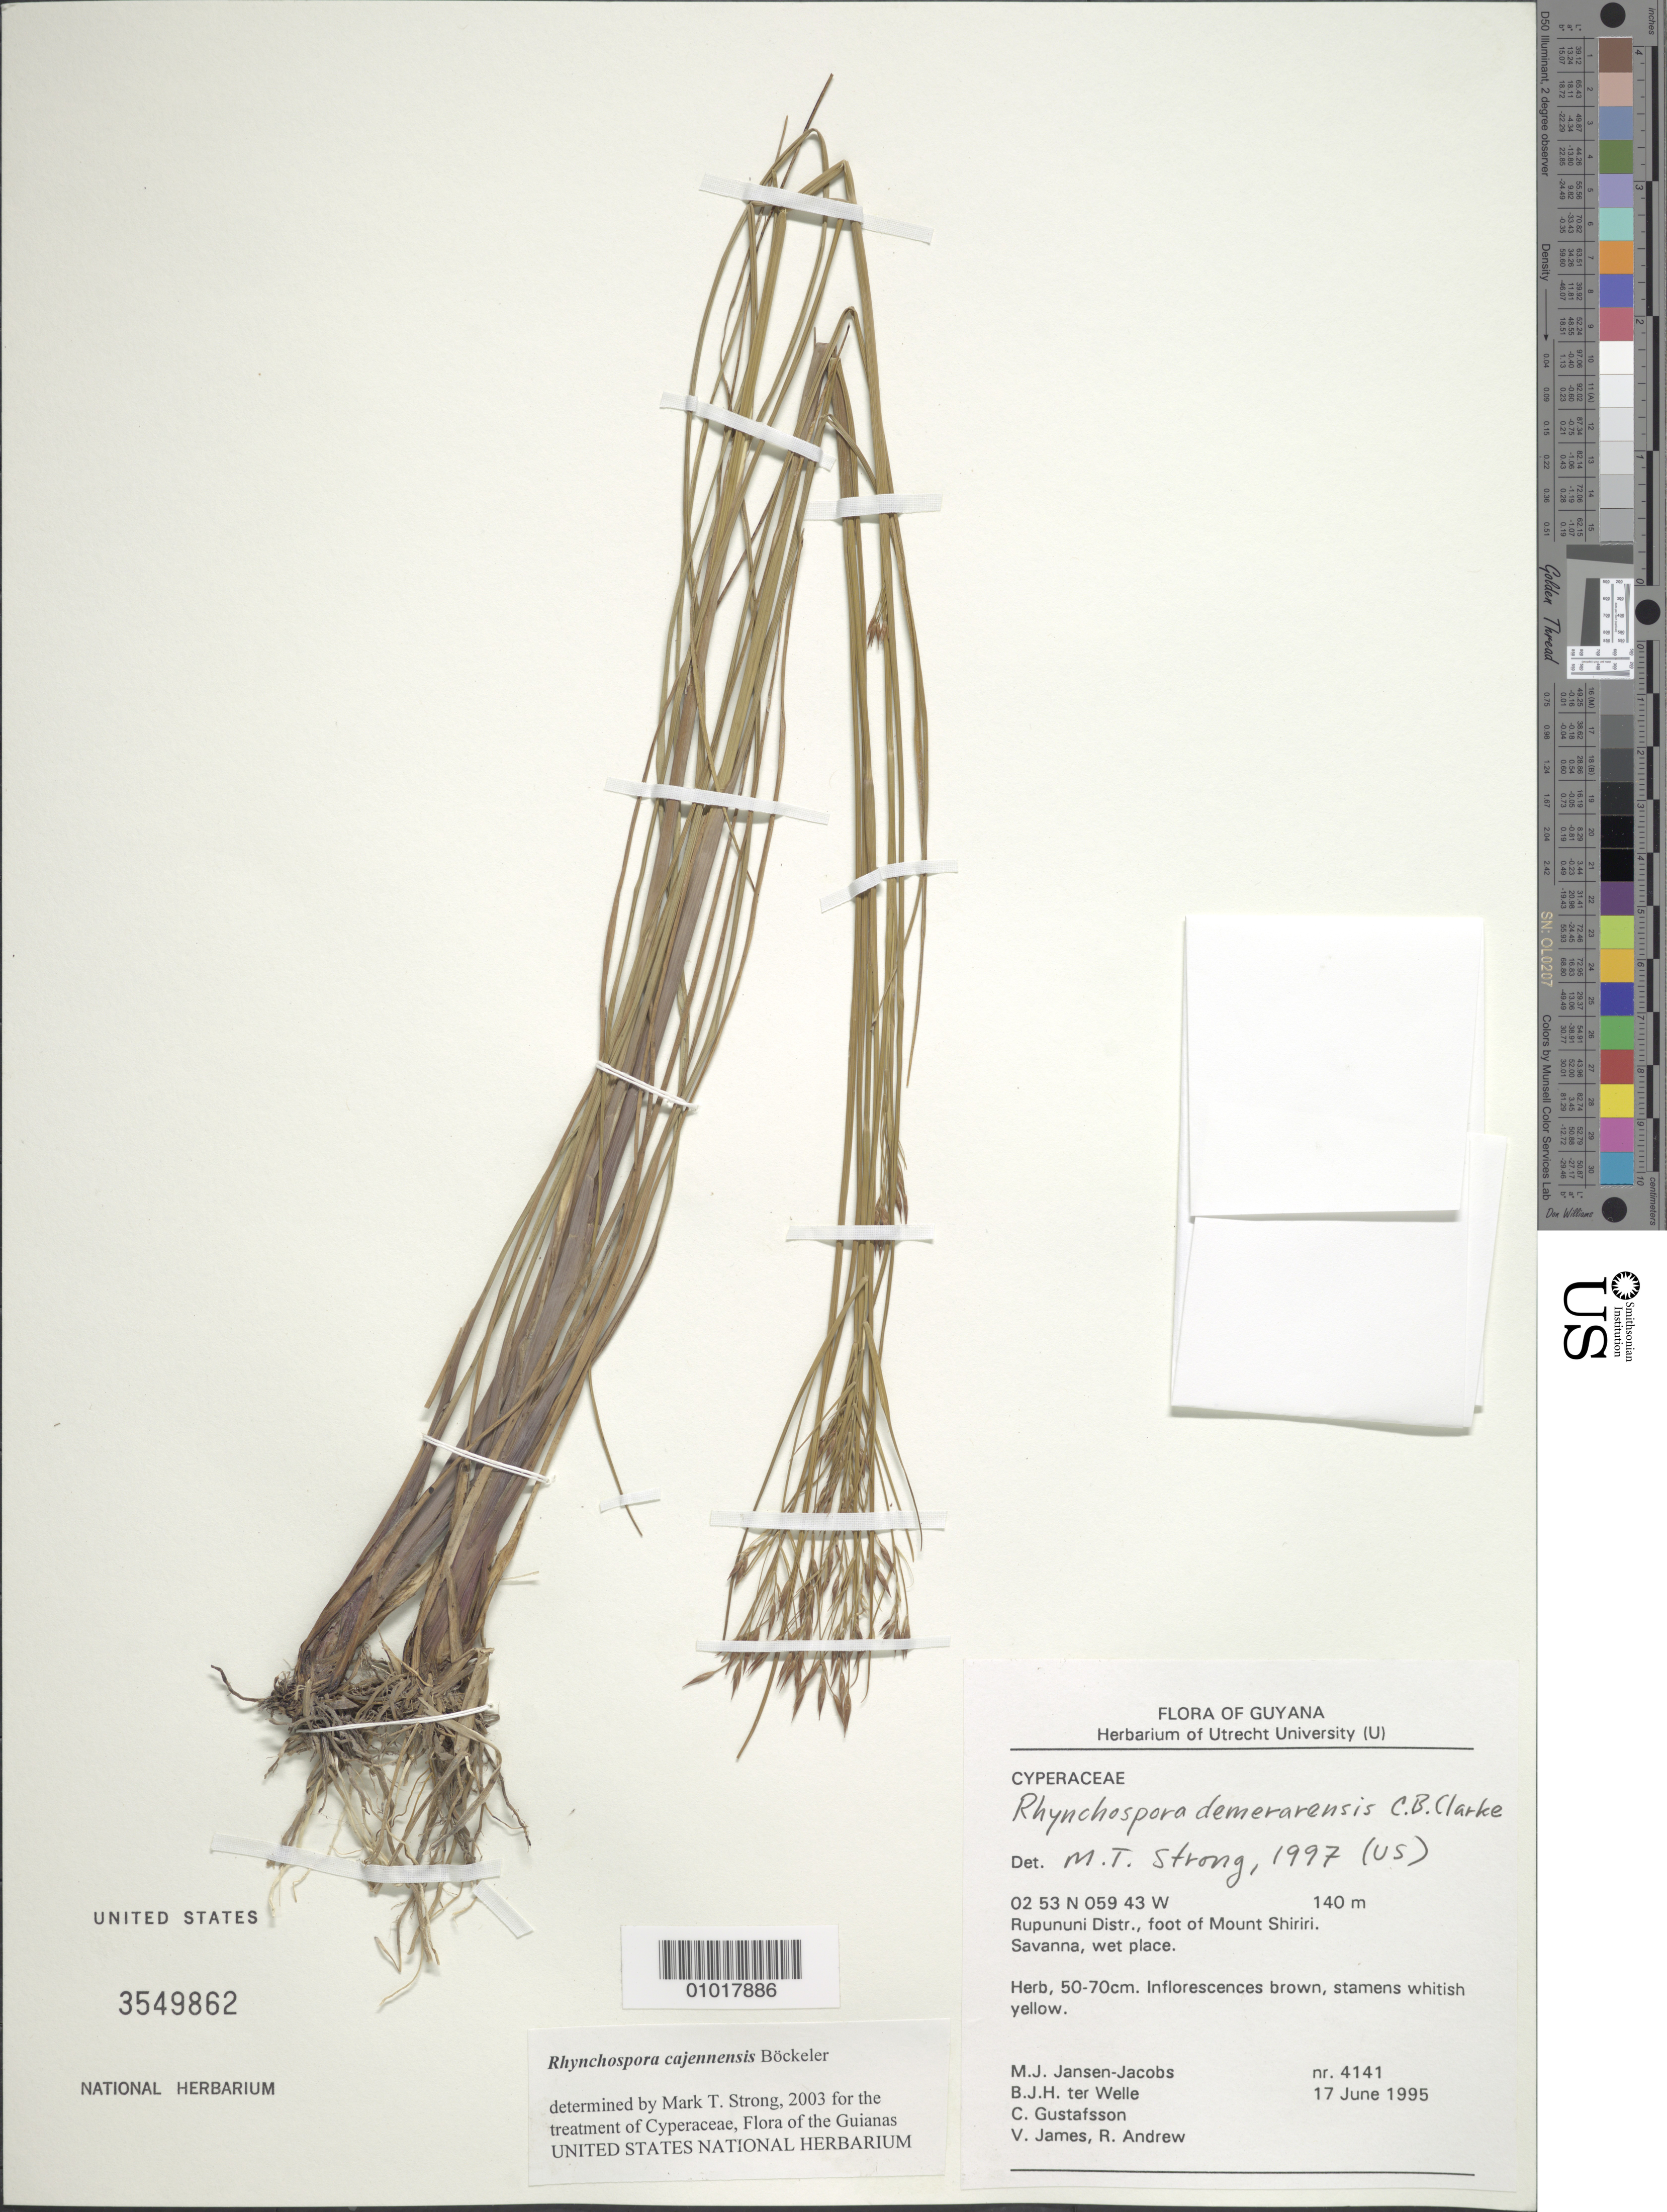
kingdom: Plantae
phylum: Tracheophyta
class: Liliopsida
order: Poales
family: Cyperaceae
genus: Rhynchospora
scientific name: Rhynchospora cajennensis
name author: Boeckeler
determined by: Strong, M. T., (US), Smithsonian Institution - National Museum of Natural History (UNITED STATES)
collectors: M. J. Jansen-Jacobs, B. Welle, C. G. Gustafsson, V. James & R. Andrew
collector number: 4141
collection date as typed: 17-Jun-95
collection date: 1995-06-17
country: Guyana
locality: Foot of Mount Shiriri. Rupununi District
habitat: Savanna, wet place.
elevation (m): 140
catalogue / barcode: US 3549862